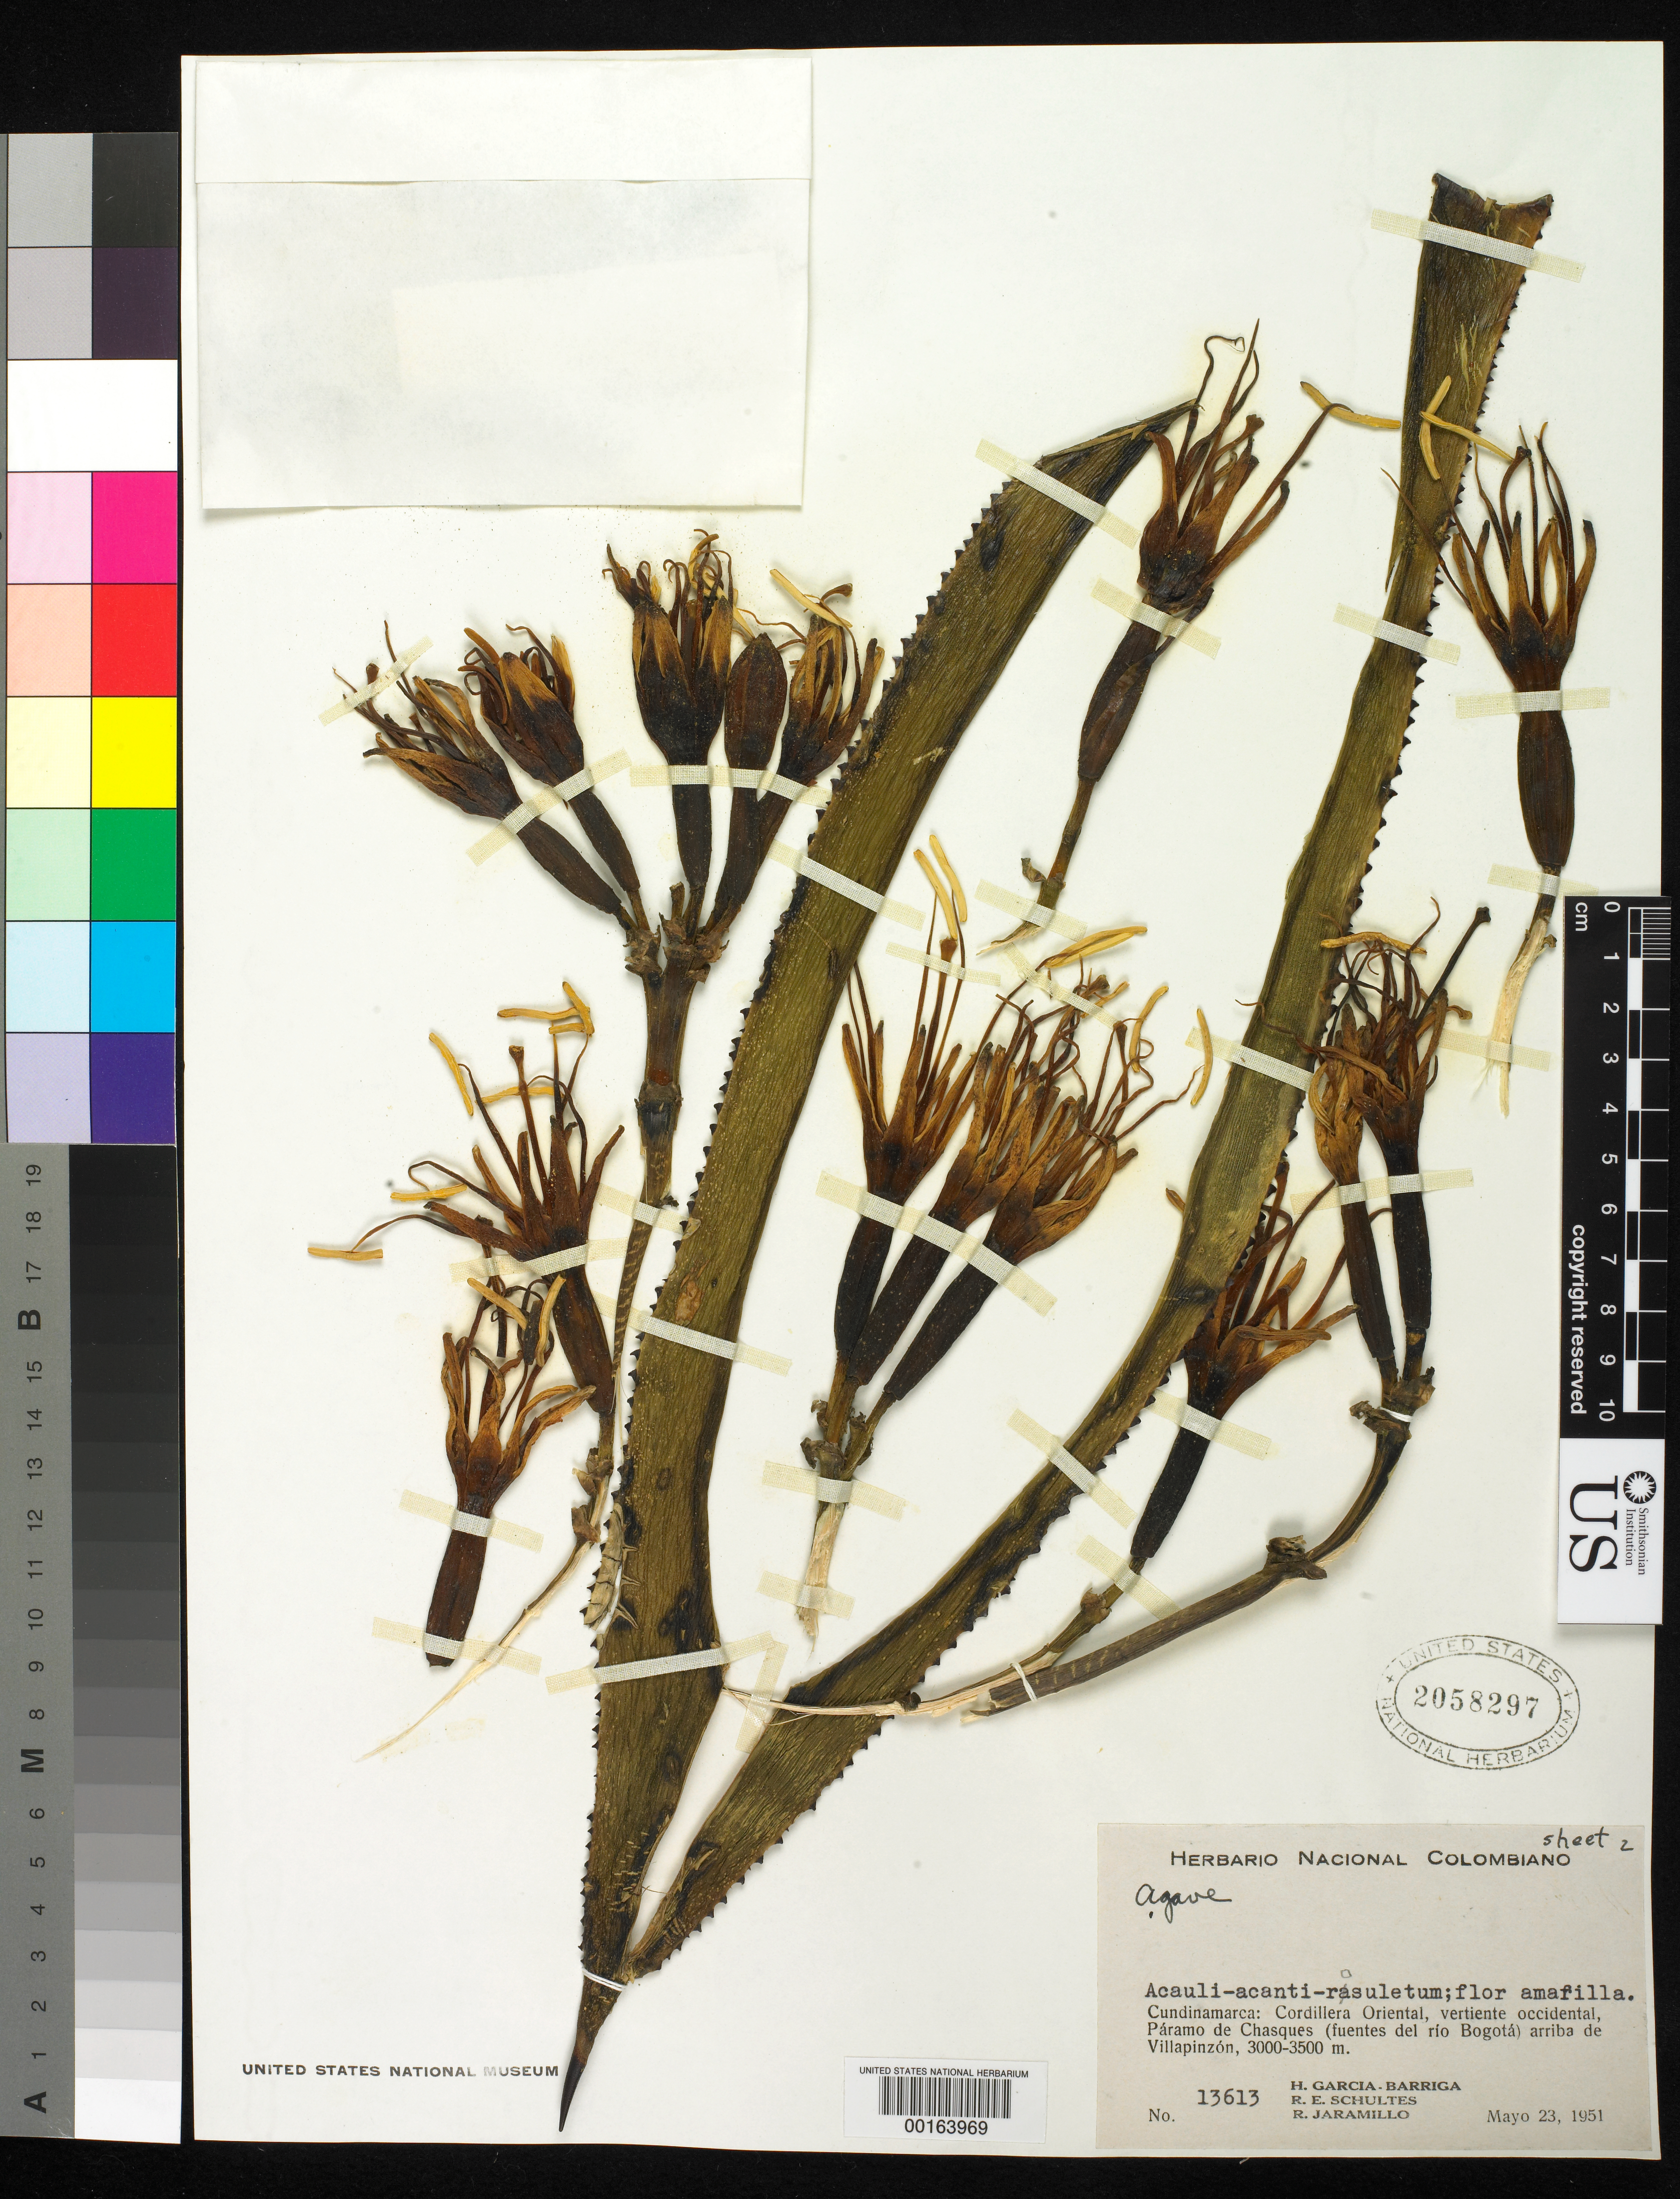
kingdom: Plantae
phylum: Tracheophyta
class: Liliopsida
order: Asparagales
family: Asparagaceae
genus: Agave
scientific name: Agave sp.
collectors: H. García Barriga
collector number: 13613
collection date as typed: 23 May 1951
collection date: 1951-05-23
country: Colombia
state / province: Cundinamarca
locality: Cordillera Oriental, eastern watershed, Paramo de Chasques origin of the Rio Bogota) above Villapinzon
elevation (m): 3000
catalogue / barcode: US 2058297